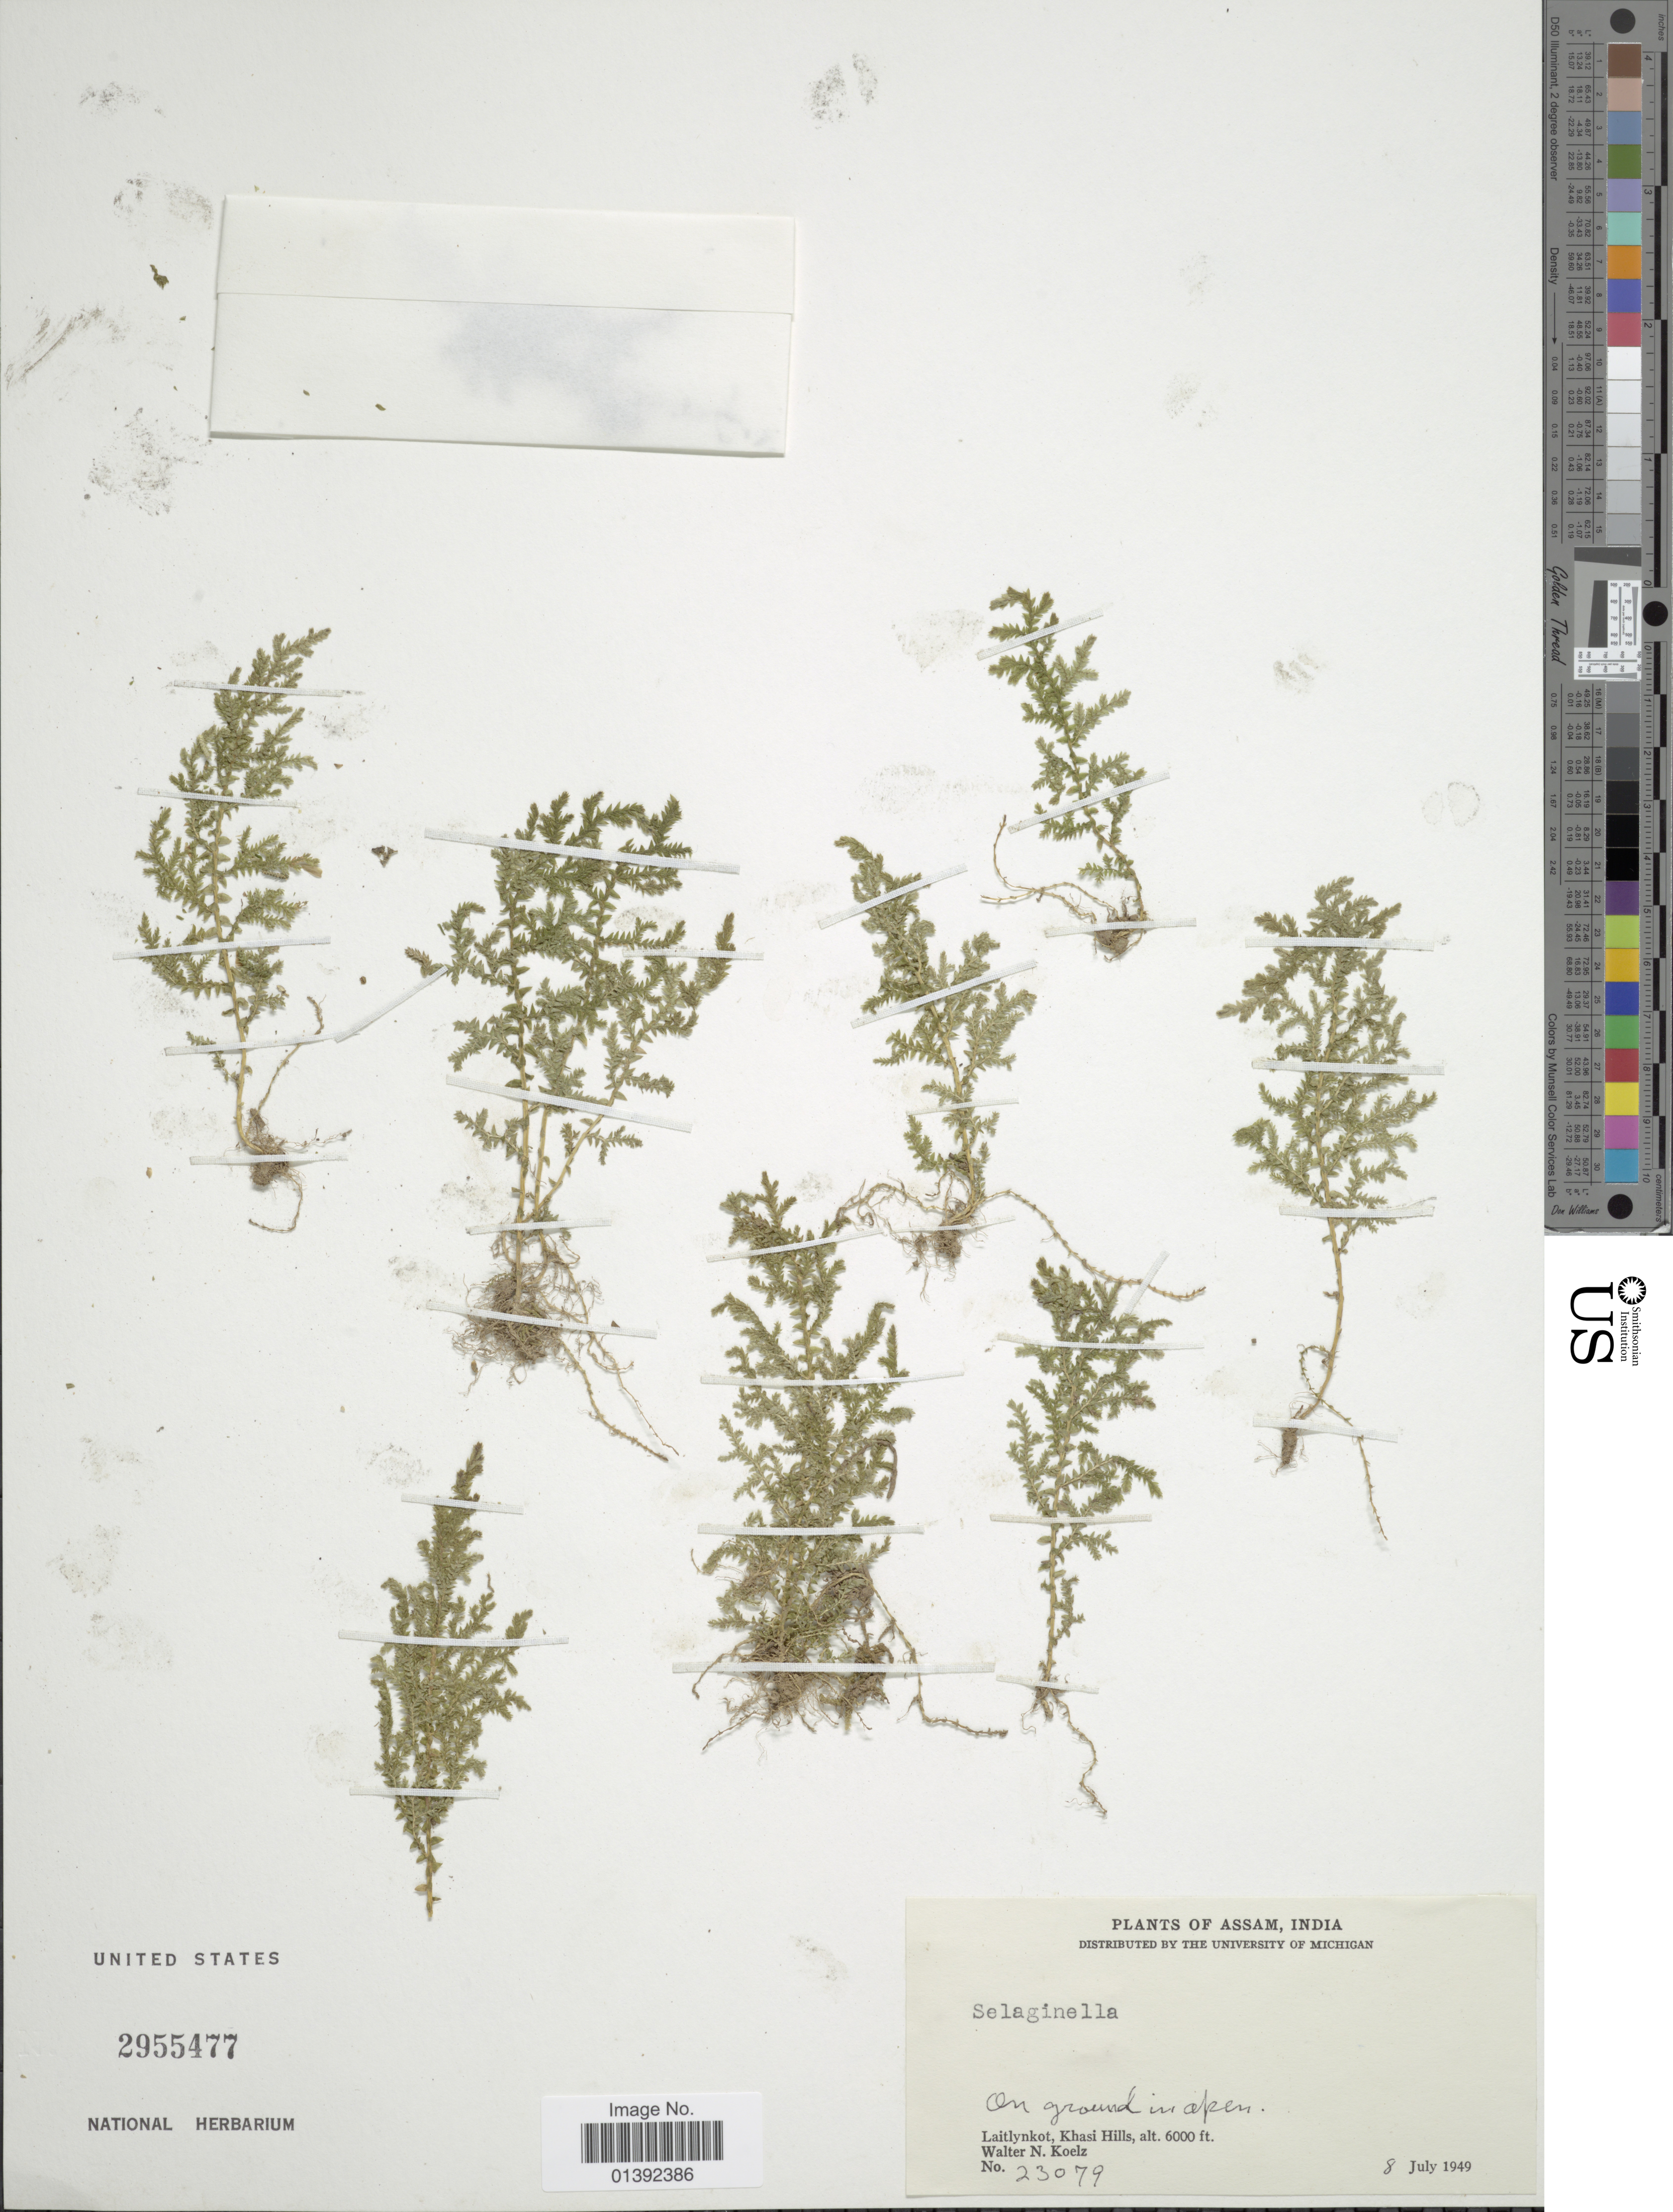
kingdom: Plantae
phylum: Tracheophyta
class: Lycopodiopsida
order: Selaginellales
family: Selaginellaceae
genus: Selaginella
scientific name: Selaginella sp.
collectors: W. N. Koelz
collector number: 23079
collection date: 1949-07-08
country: India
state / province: Meghalaya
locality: Laitlynkot, Khasi Hills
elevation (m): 1829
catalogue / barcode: US 2955477